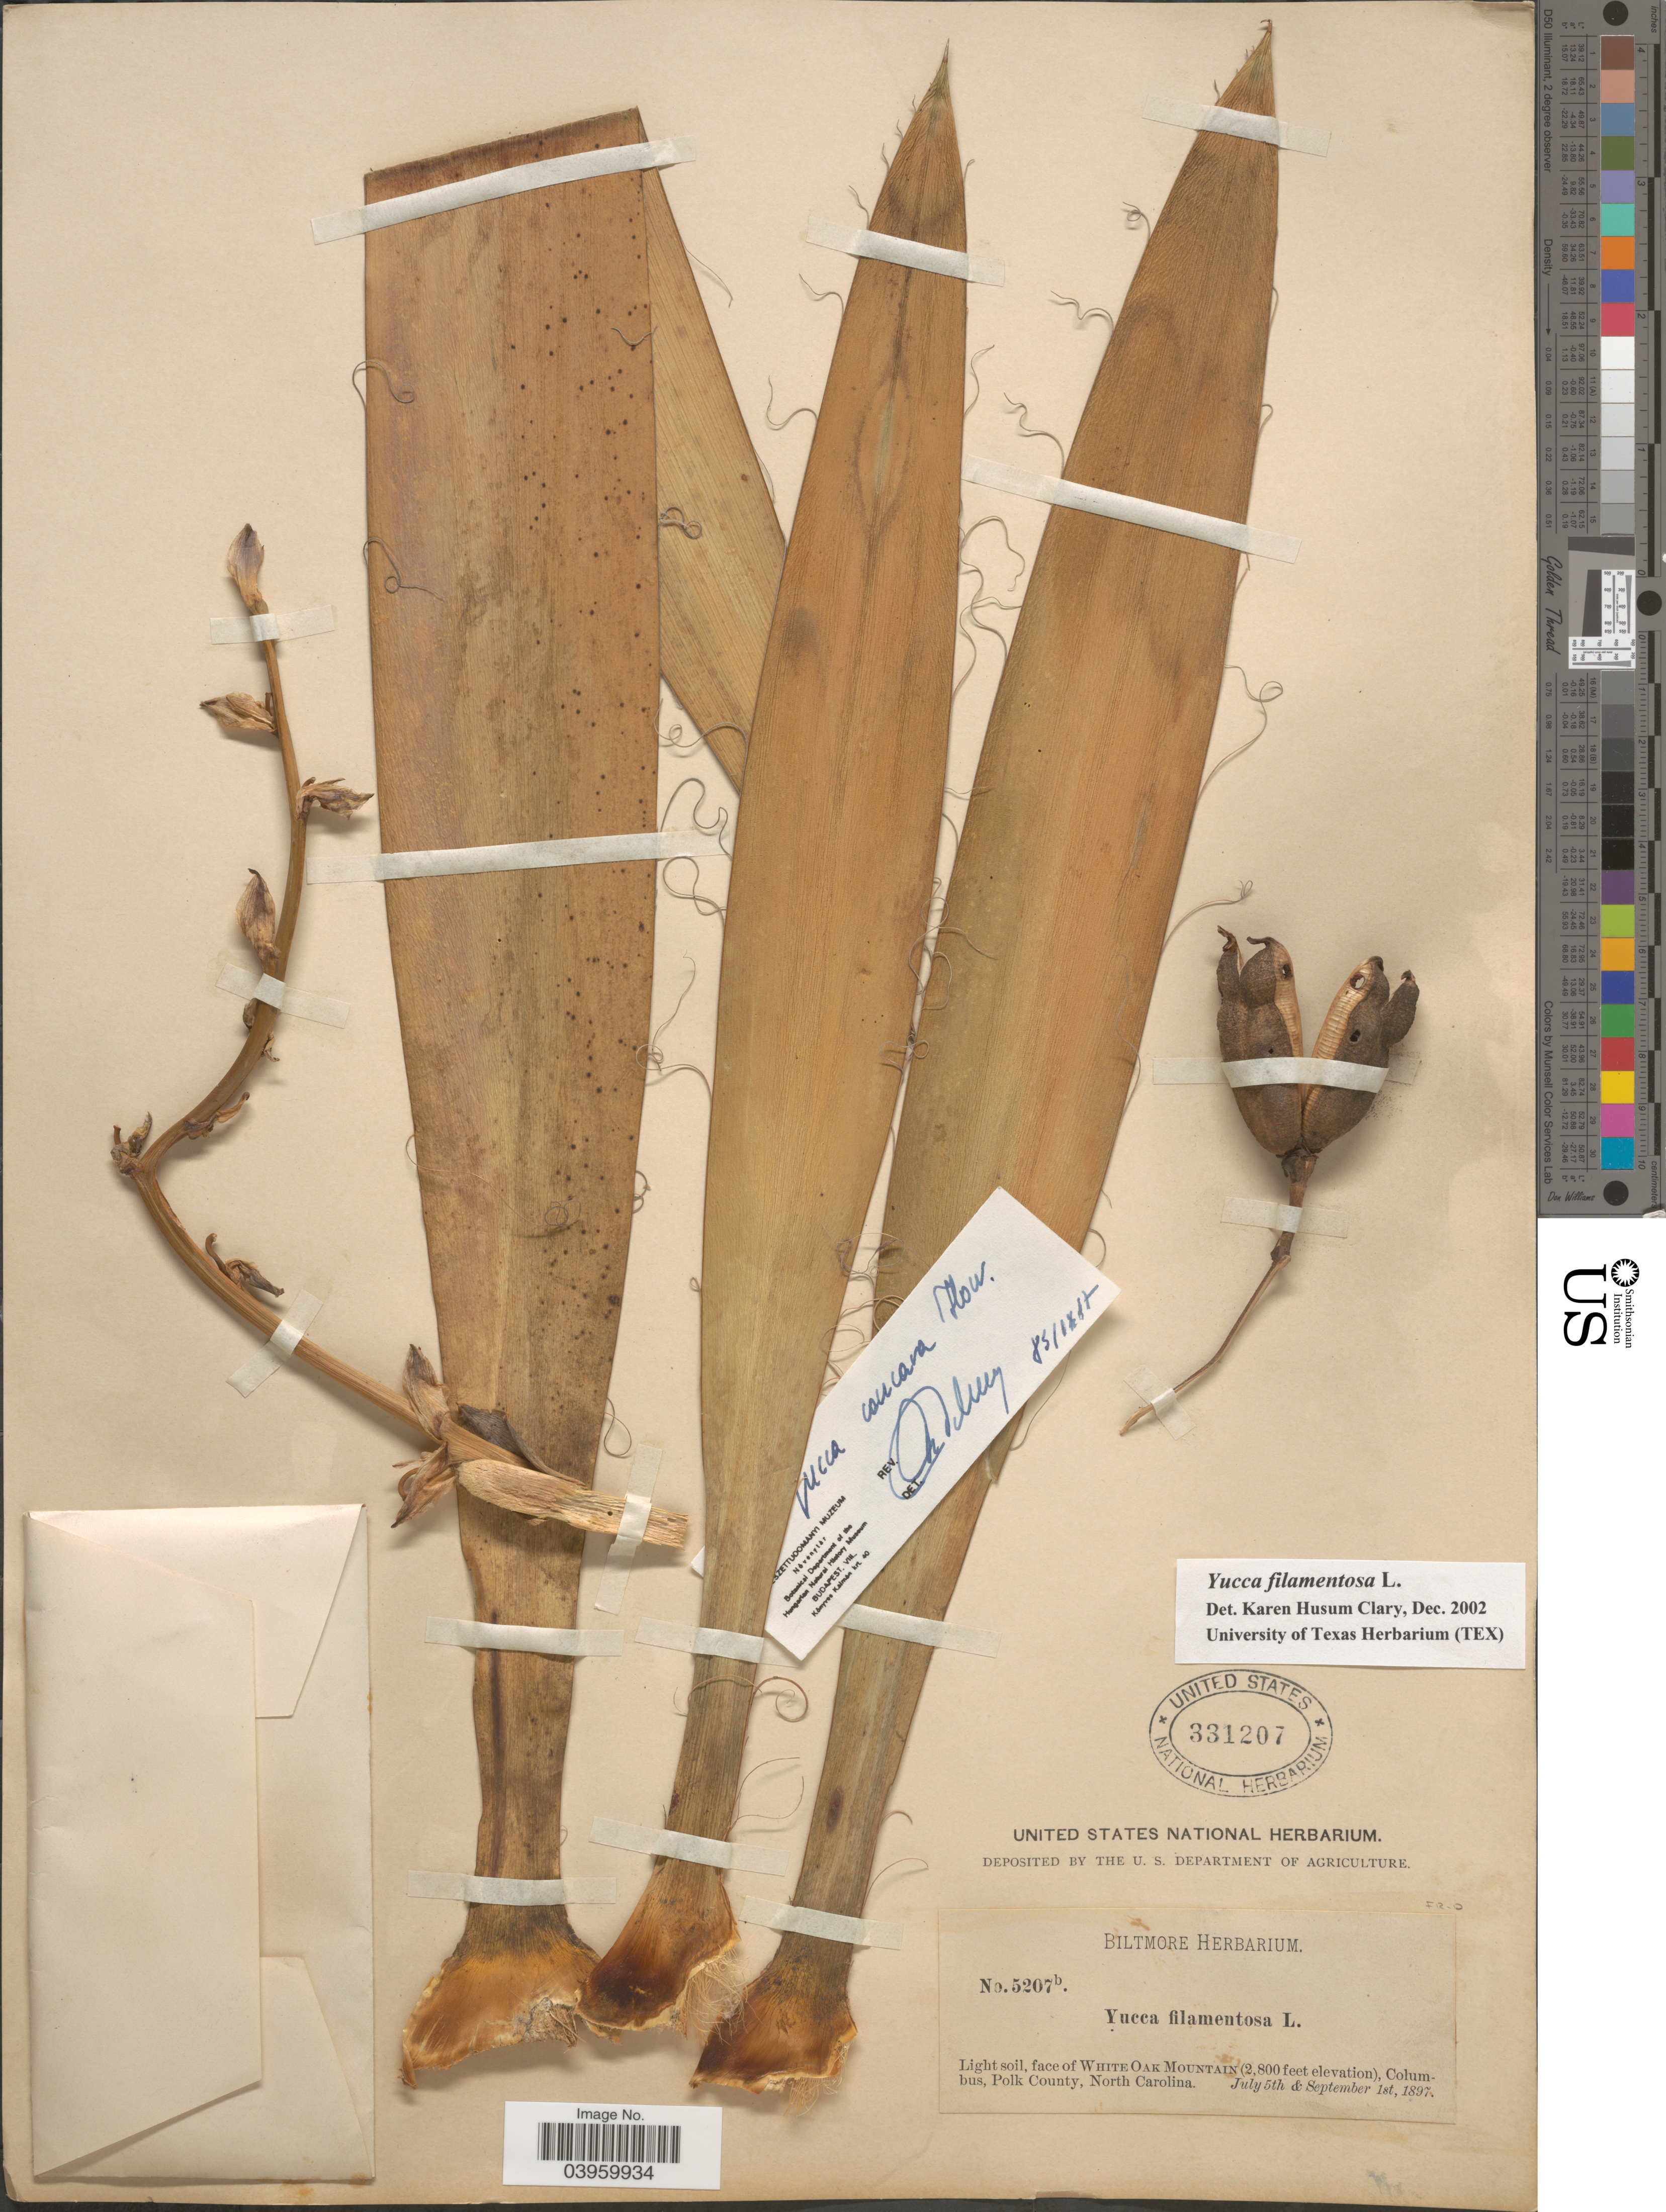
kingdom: Plantae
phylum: Tracheophyta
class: Liliopsida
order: Asparagales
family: Asparagaceae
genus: Yucca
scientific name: Yucca filamentosa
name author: L.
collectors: ex herb. Biltmore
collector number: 5207b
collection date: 1897-07-05/1897-09-01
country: United States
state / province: North Carolina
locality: Light soil, face of White Oak Mountain, Columbus, Polk County.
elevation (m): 853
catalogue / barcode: US 331207